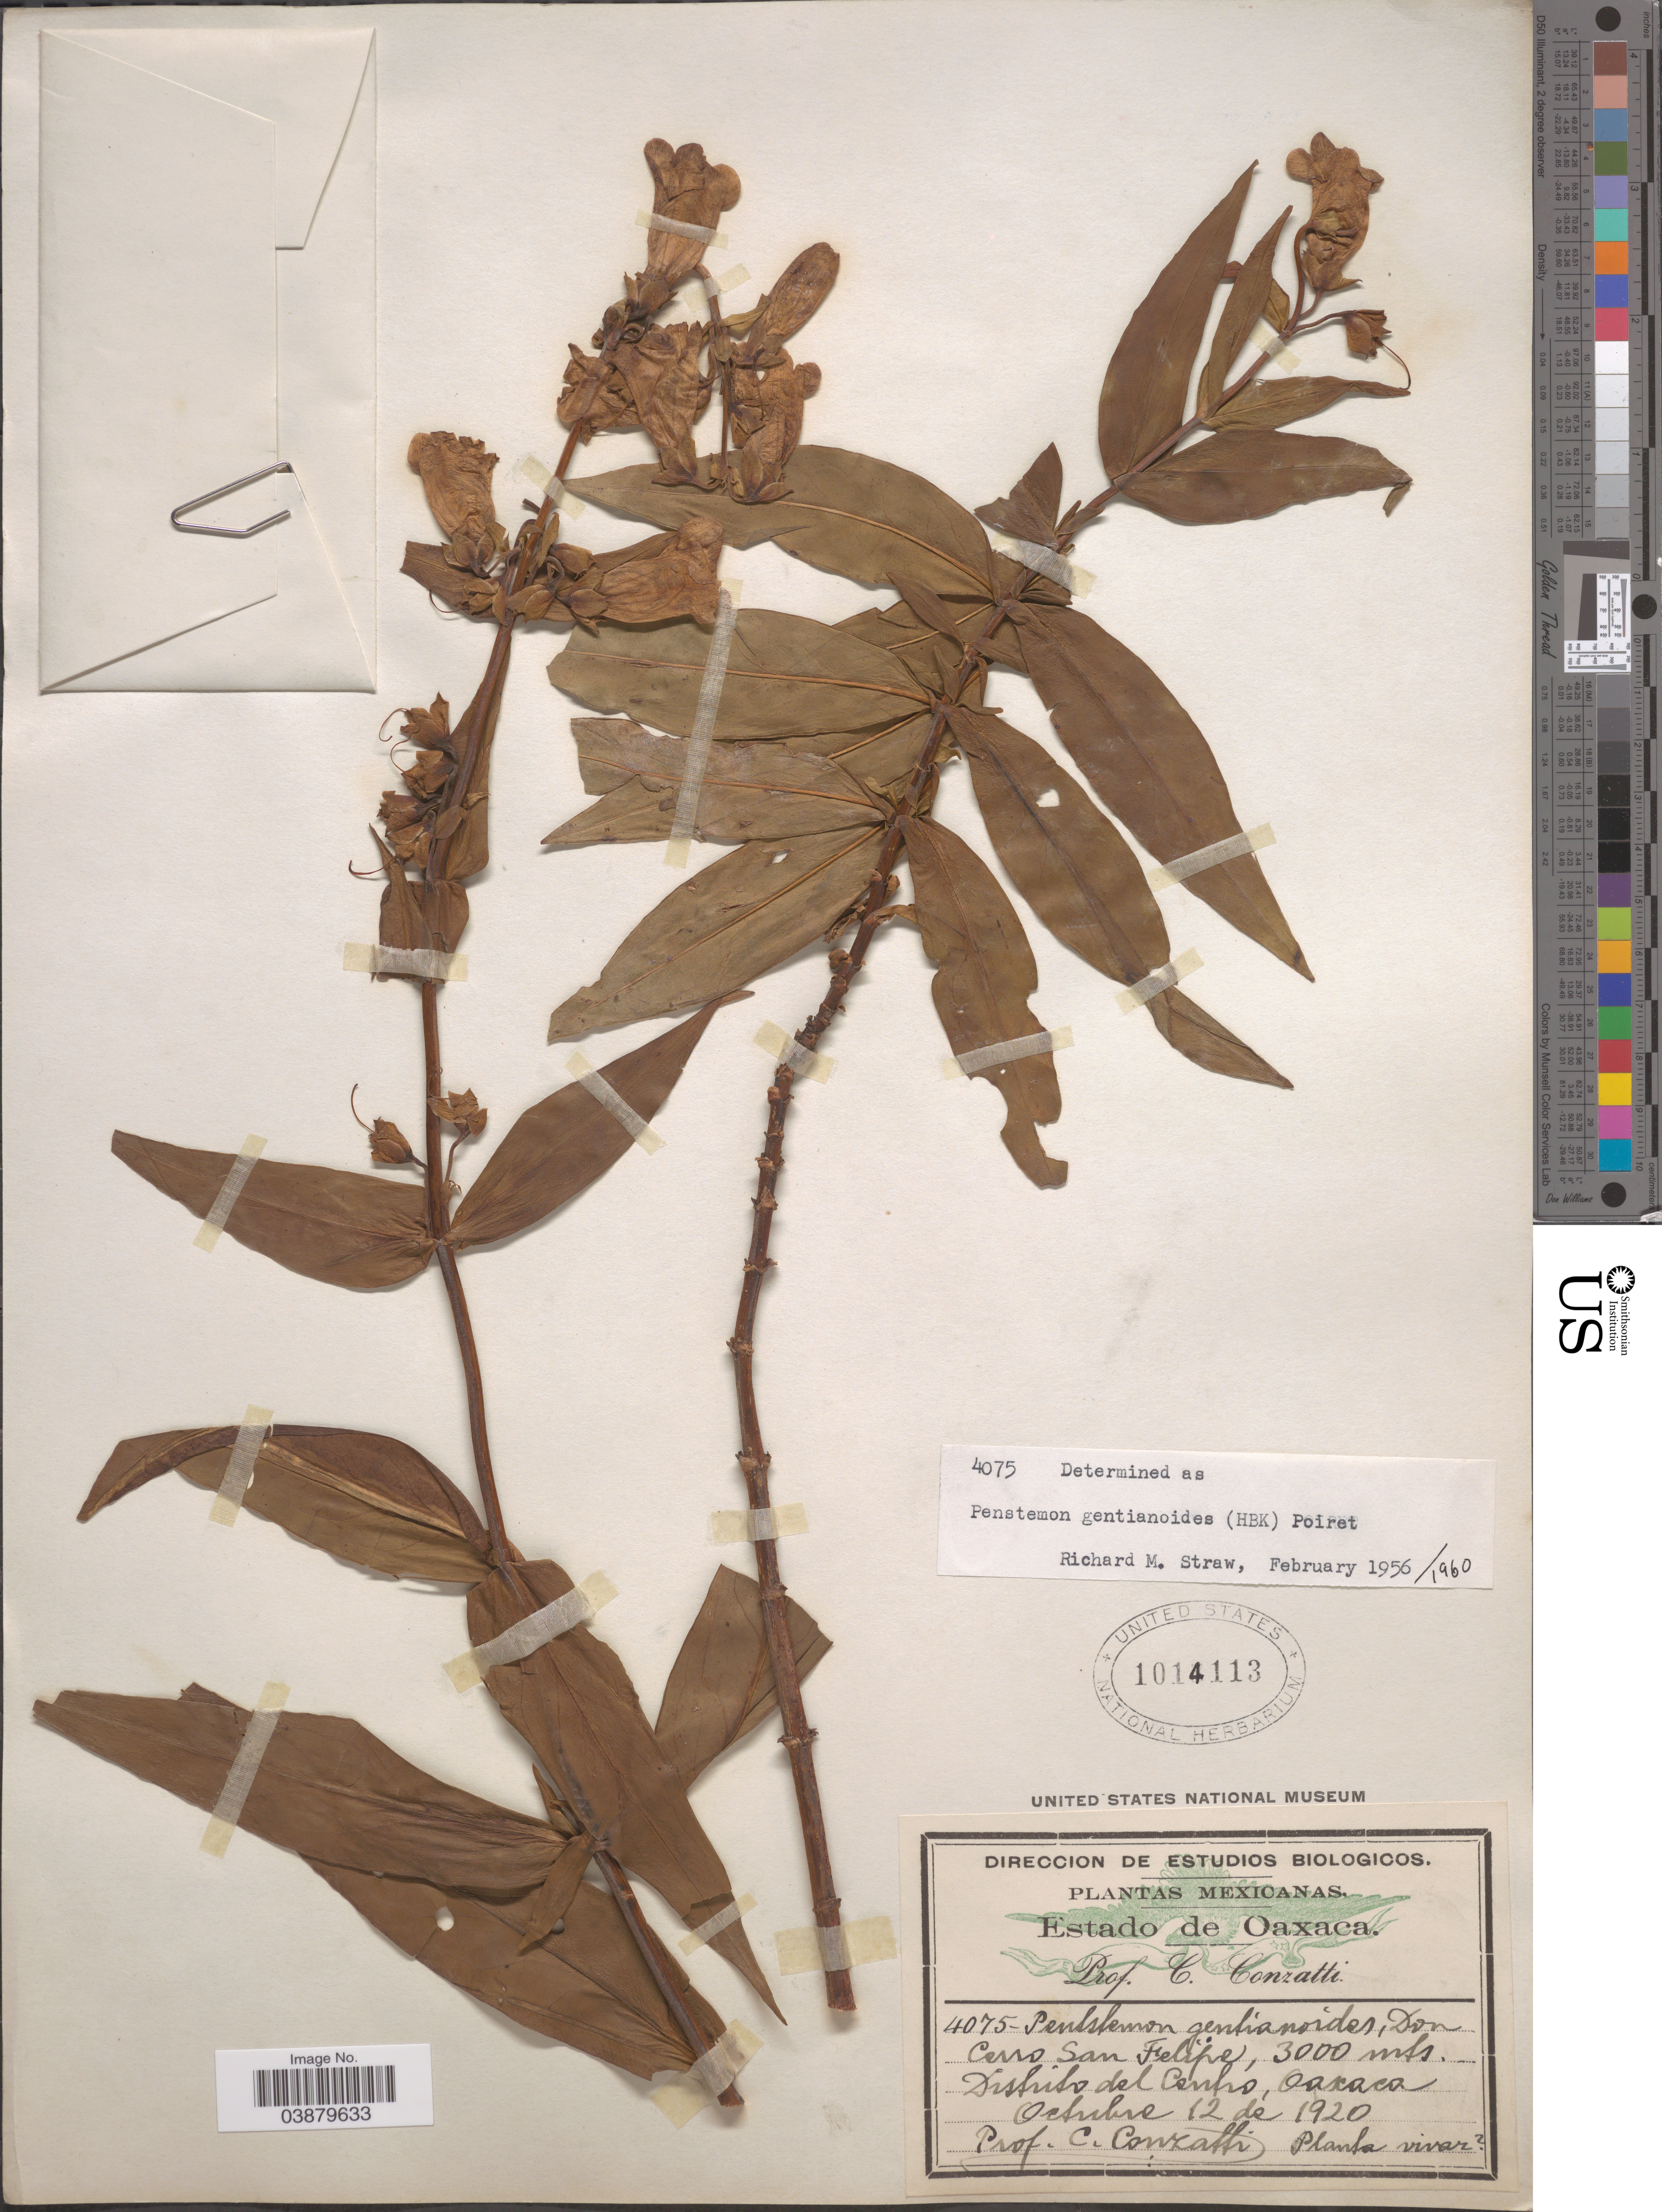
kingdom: Plantae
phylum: Tracheophyta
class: Magnoliopsida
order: Lamiales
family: Plantaginaceae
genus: Penstemon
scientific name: Penstemon gentianoides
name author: (Kunth) Poir.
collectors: C. Conzatti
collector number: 4075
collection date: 1920-10-12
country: Mexico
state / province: Oaxaca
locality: Cerro San Felipe. Distrito del Centro.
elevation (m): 3000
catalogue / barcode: US 1014113